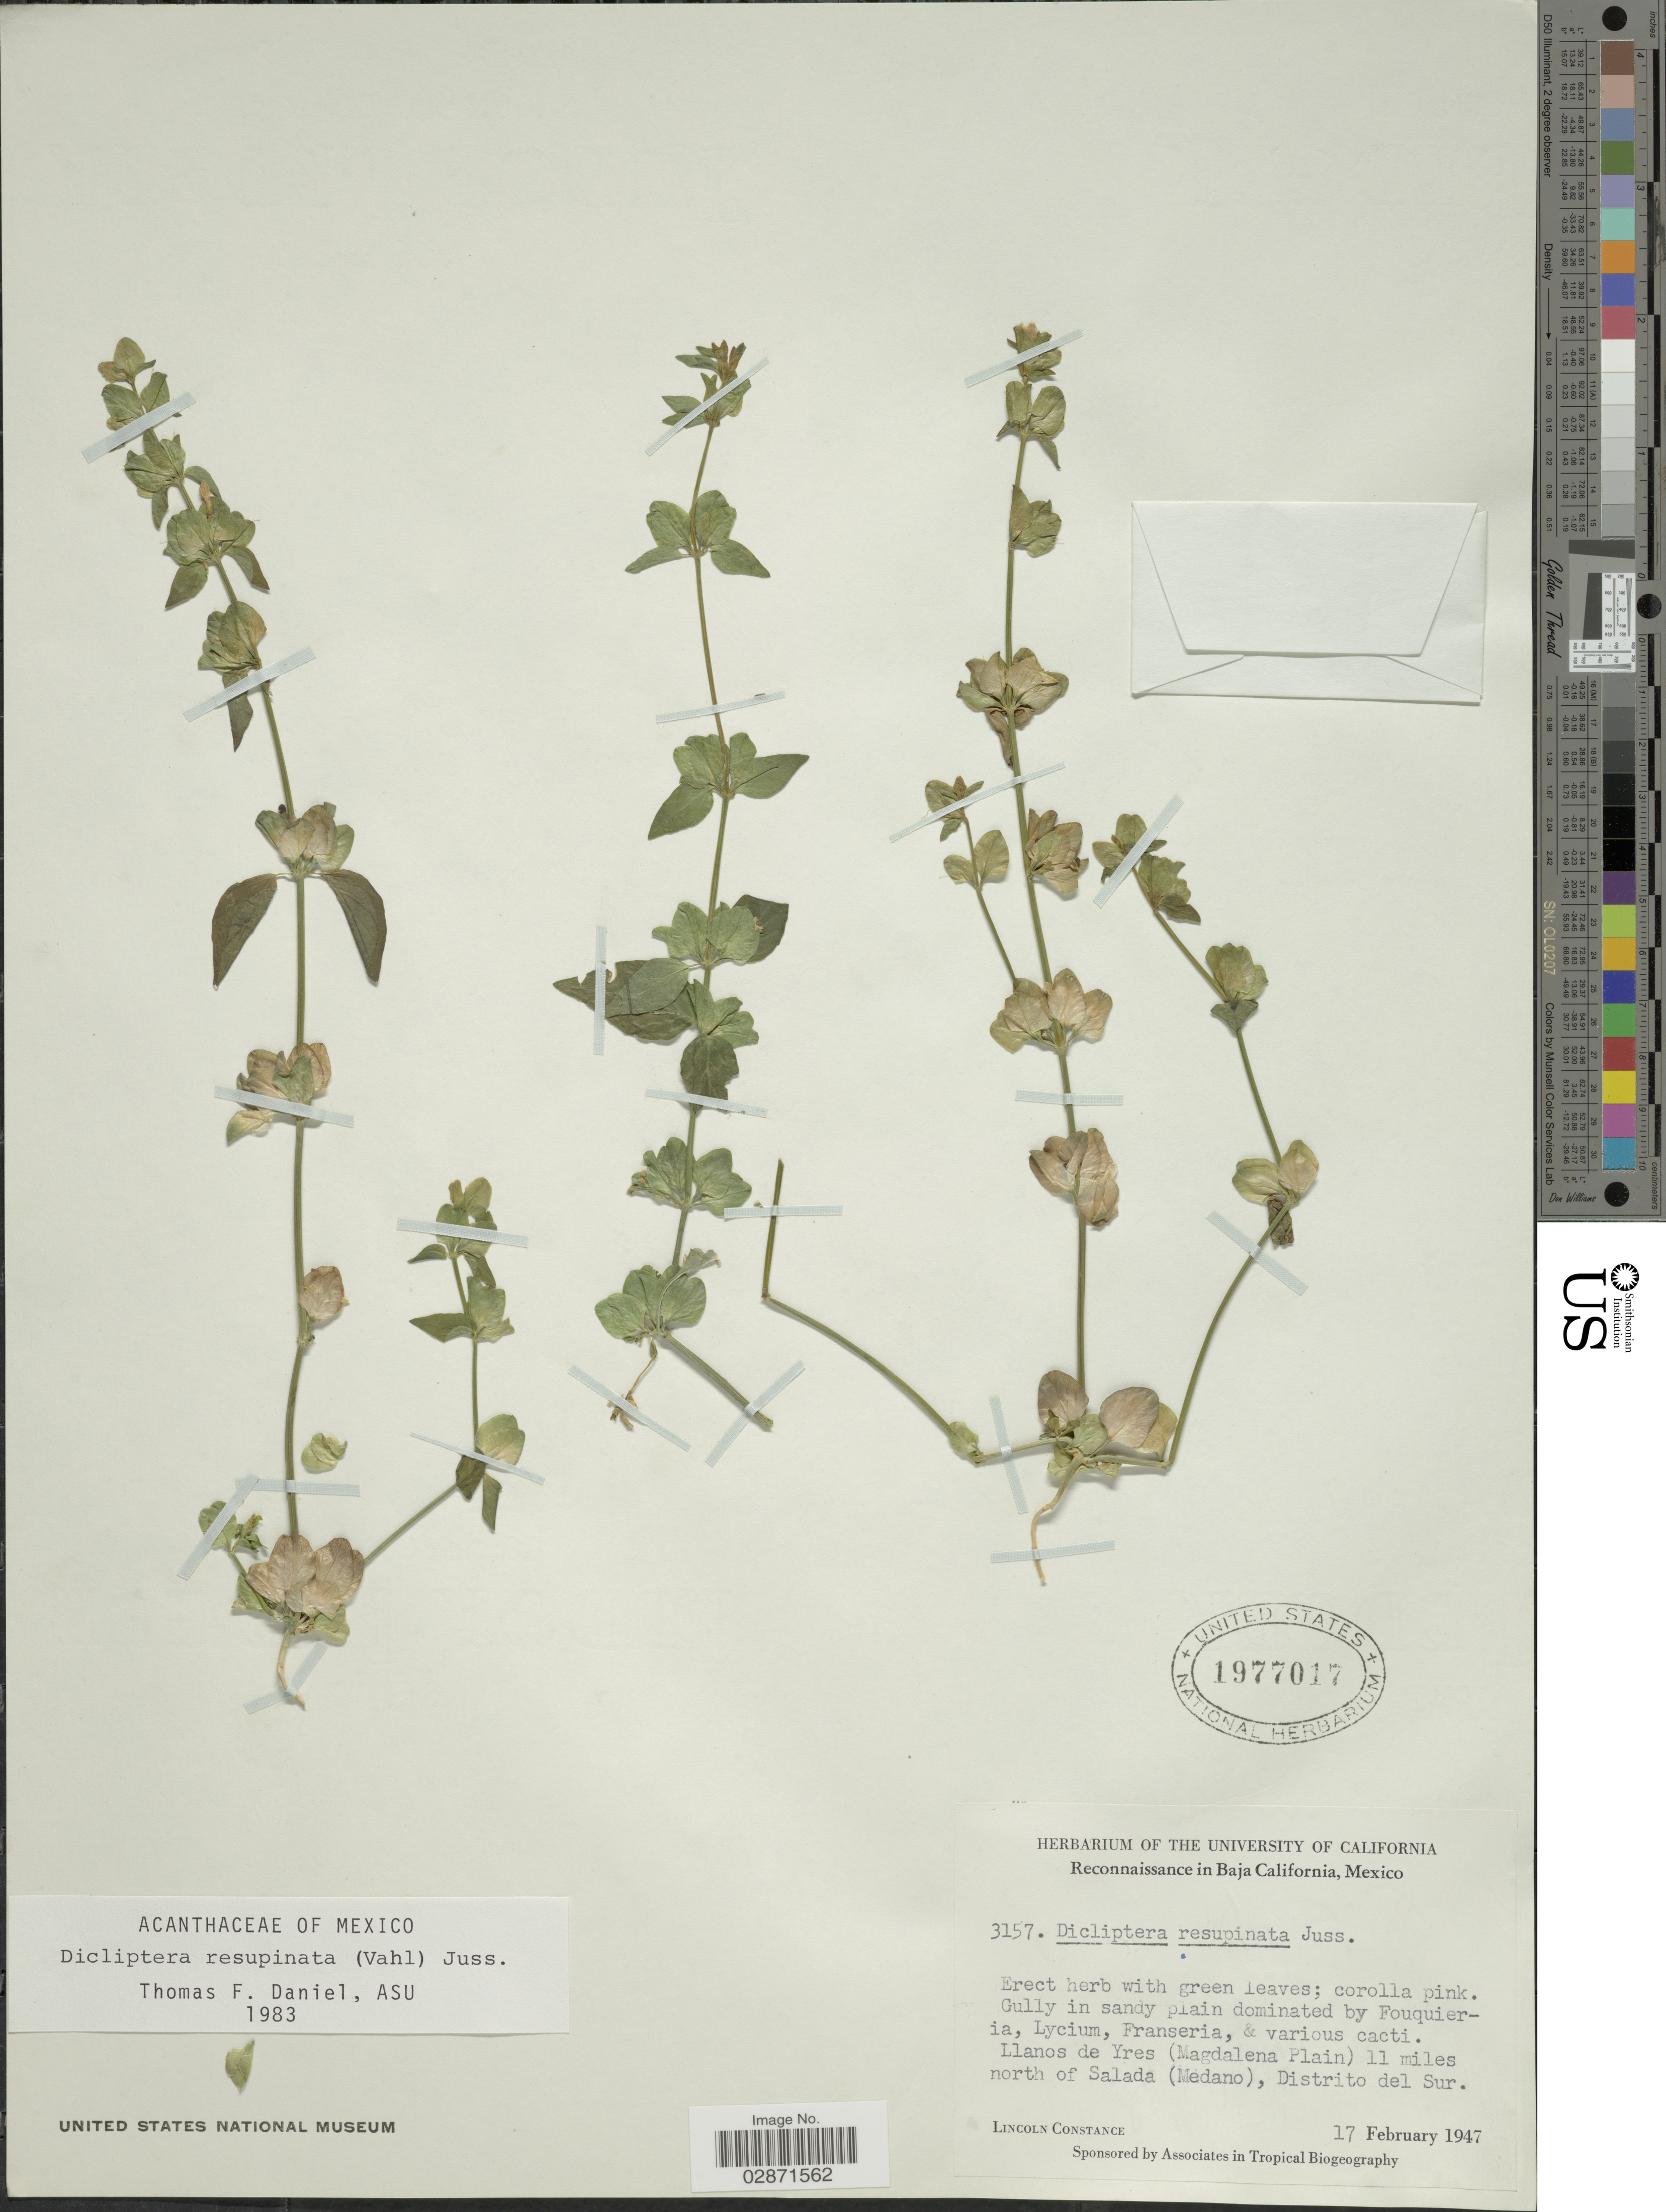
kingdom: Plantae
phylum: Tracheophyta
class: Magnoliopsida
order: Lamiales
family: Acanthaceae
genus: Dicliptera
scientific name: Dicliptera resupinata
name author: (Vahl) Juss.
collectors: L. Constance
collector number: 3157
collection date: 1947-02-17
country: Mexico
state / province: Baja California Sur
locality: Reconnaissance in Baja California, Llanos de Yres (Magdalena Plain) 11 miles north of Salada (Medano), Distrito del Sur.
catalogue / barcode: US 1977017